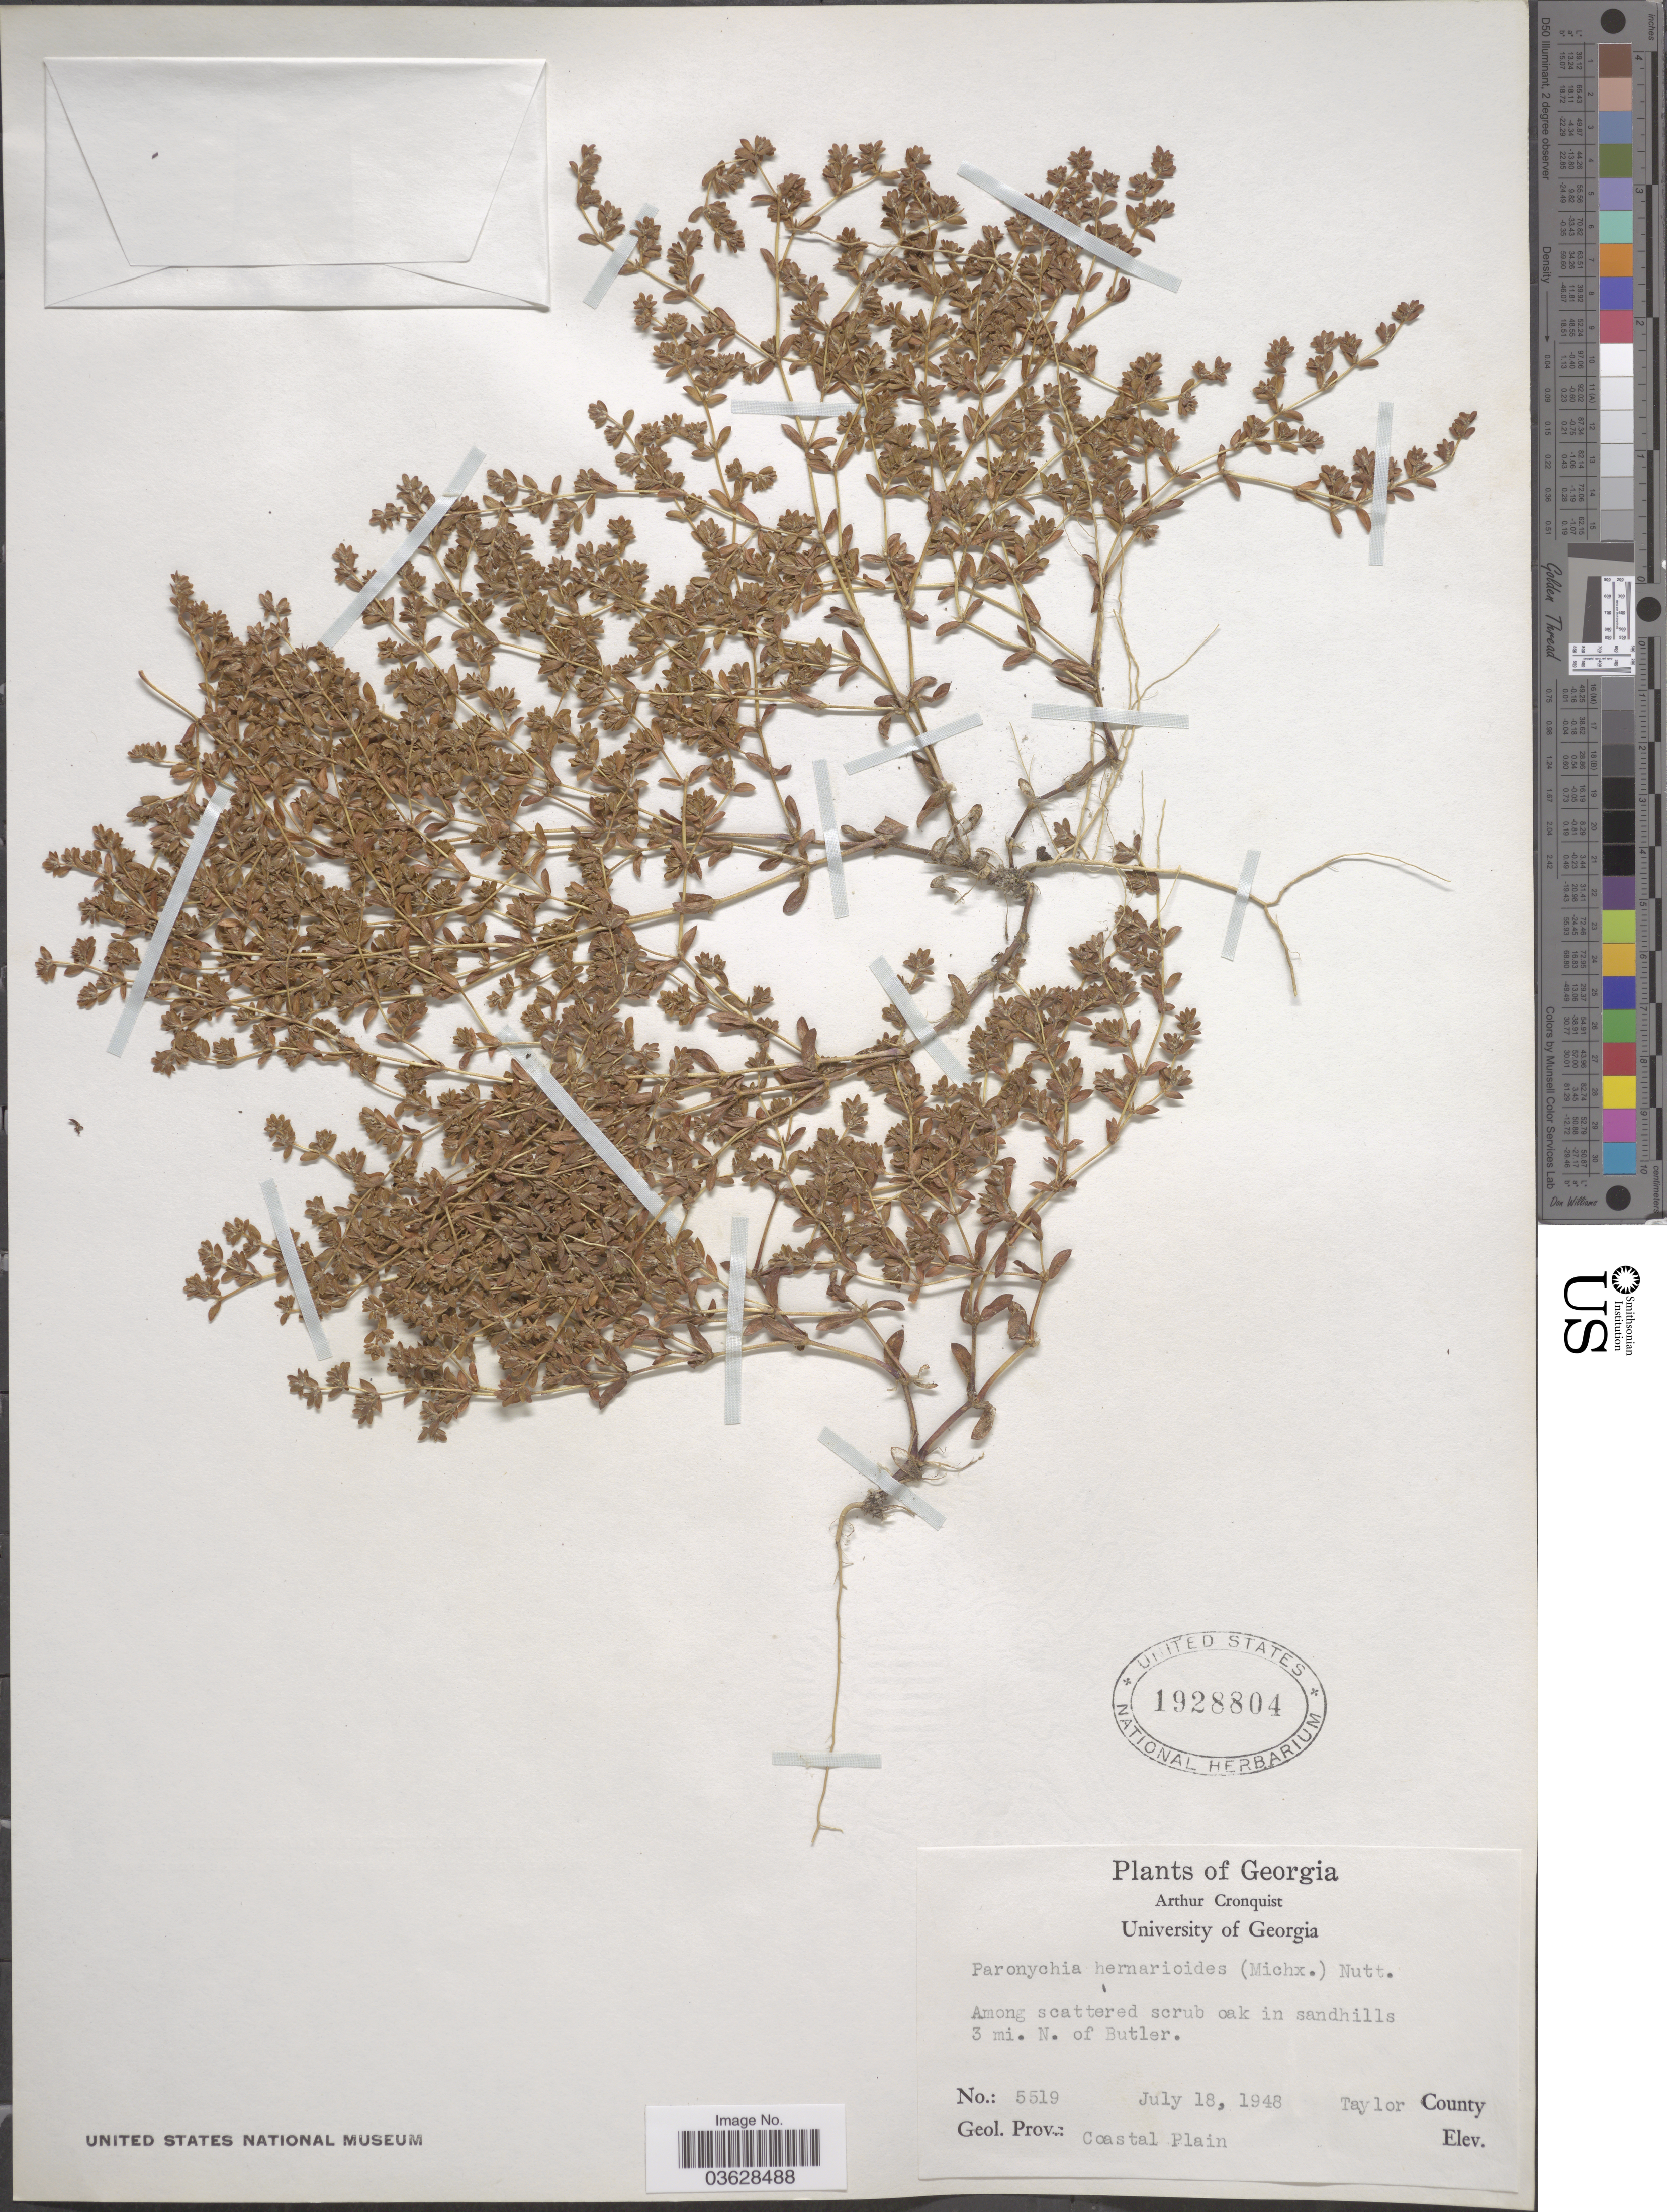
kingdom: Plantae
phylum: Tracheophyta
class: Magnoliopsida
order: Caryophyllales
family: Caryophyllaceae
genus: Paronychia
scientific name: Paronychia herniarioides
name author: (Michx.) Nutt.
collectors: A. J. Cronquist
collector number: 5519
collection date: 1948-07-18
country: United States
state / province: Georgia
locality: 3 mi. N. of Butler. Taylor County. Geol. Prov.: Coastal Plain.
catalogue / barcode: US 1928804